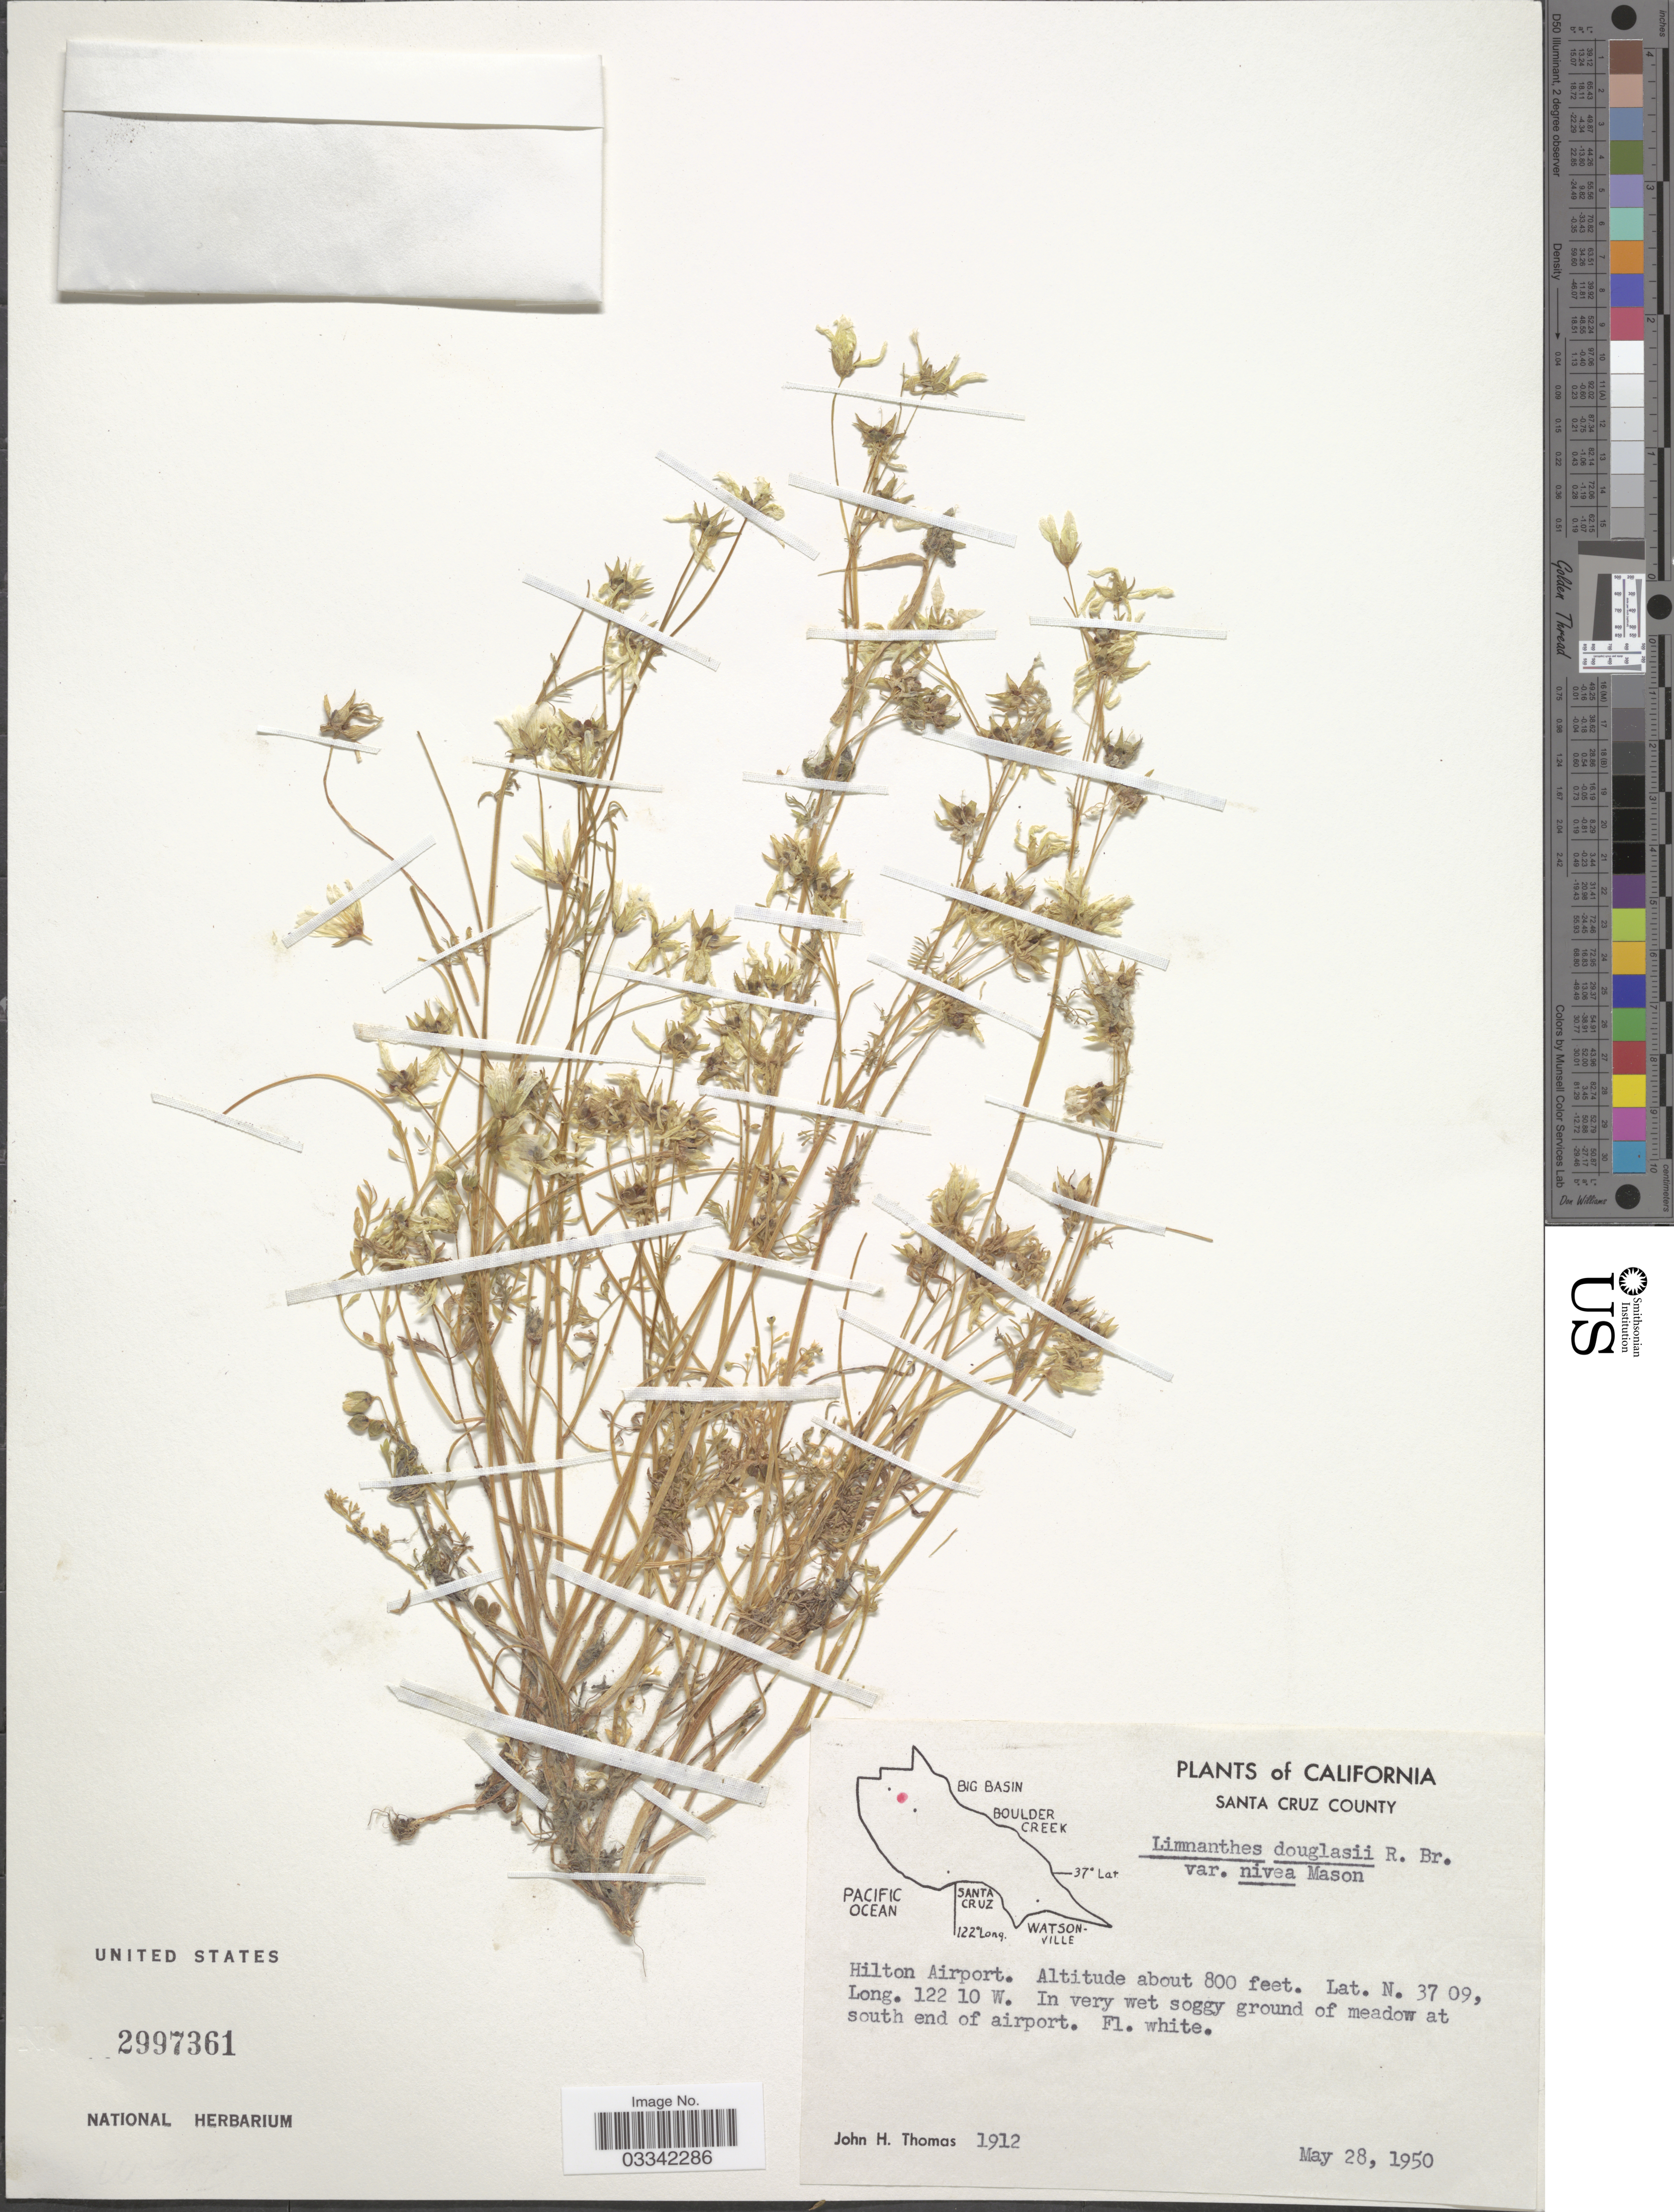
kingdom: Plantae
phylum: Tracheophyta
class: Magnoliopsida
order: Brassicales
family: Limnanthaceae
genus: Limnanthes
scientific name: Limnanthes douglasii var. nivea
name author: Mason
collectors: J. H. Thomas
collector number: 1912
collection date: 1950-05-28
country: United States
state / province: California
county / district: Santa Cruz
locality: Santa Cruz County. Hilton Airport. In very wet soggy ground of meadow at south end of airport.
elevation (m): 244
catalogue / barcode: US 2997361